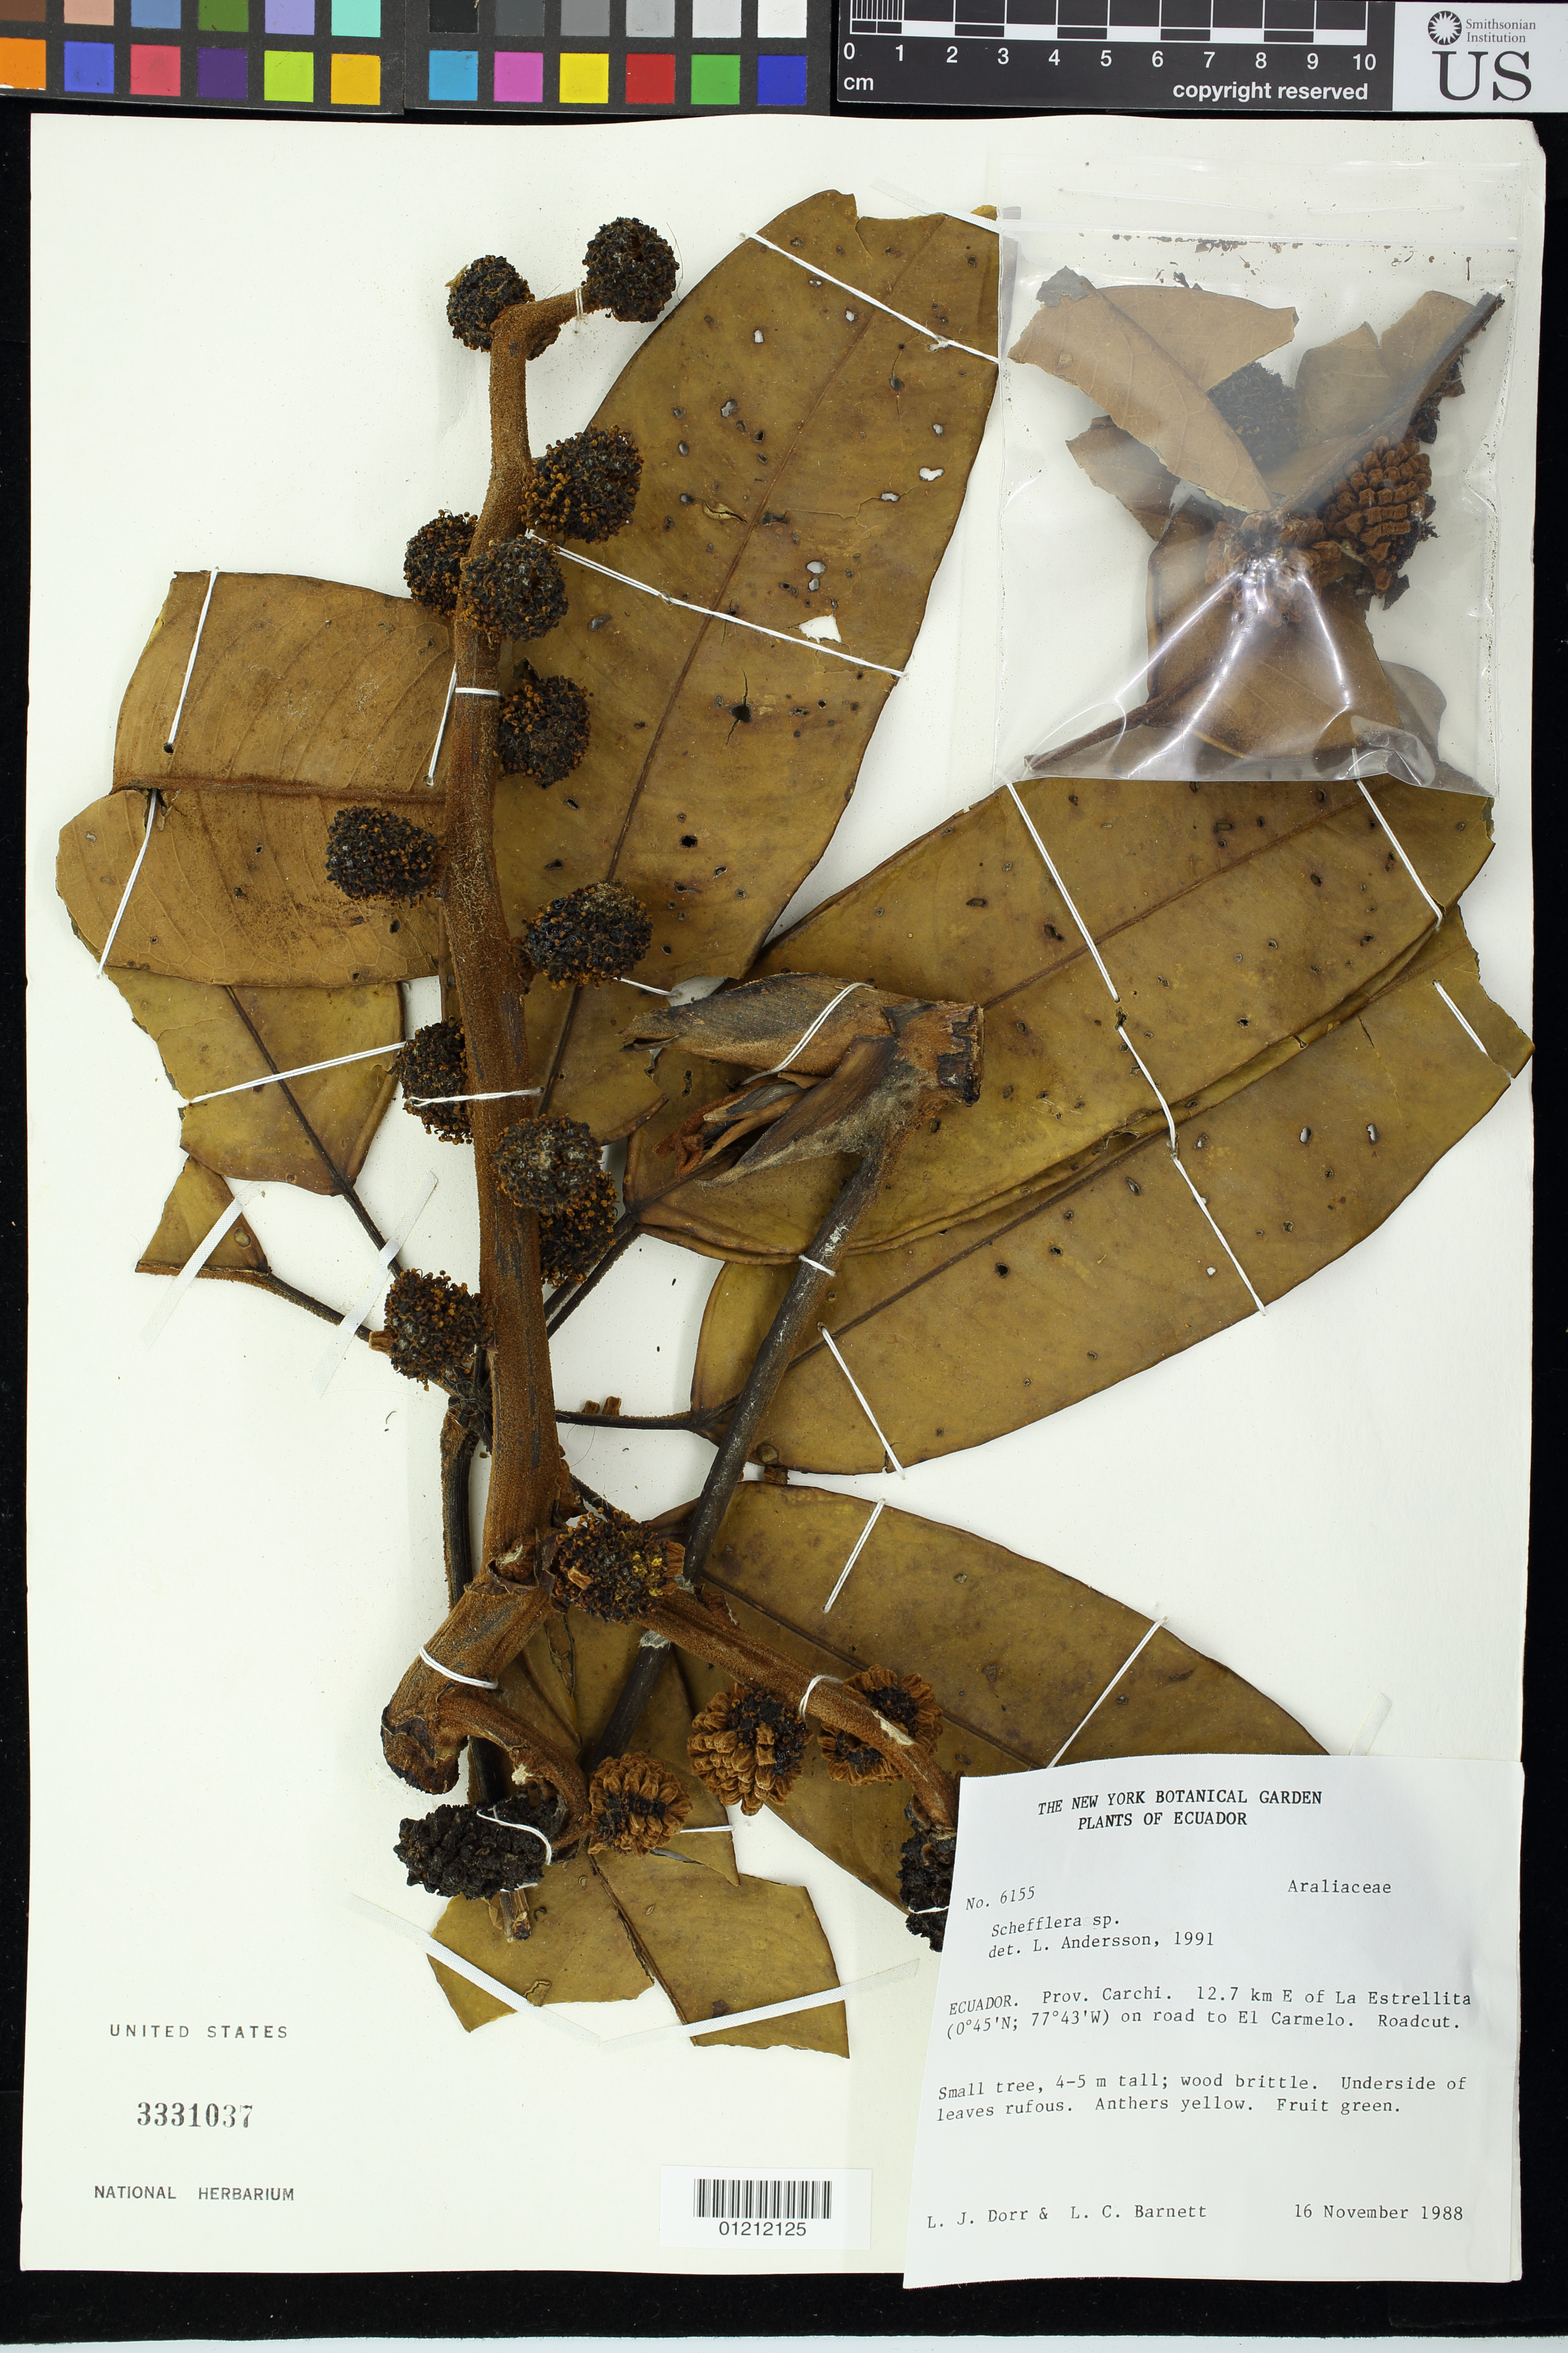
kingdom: Plantae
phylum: Tracheophyta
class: Magnoliopsida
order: Apiales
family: Araliaceae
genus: Schefflera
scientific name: Schefflera sp.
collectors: L. J. Dorr & L. C. Barnett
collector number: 6155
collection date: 1988-11-16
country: Ecuador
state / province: Carchi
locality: Prov. Carchi. 12.7 km E of La Estrellita on road to El Carmelo. Roadcut.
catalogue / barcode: US 3331037